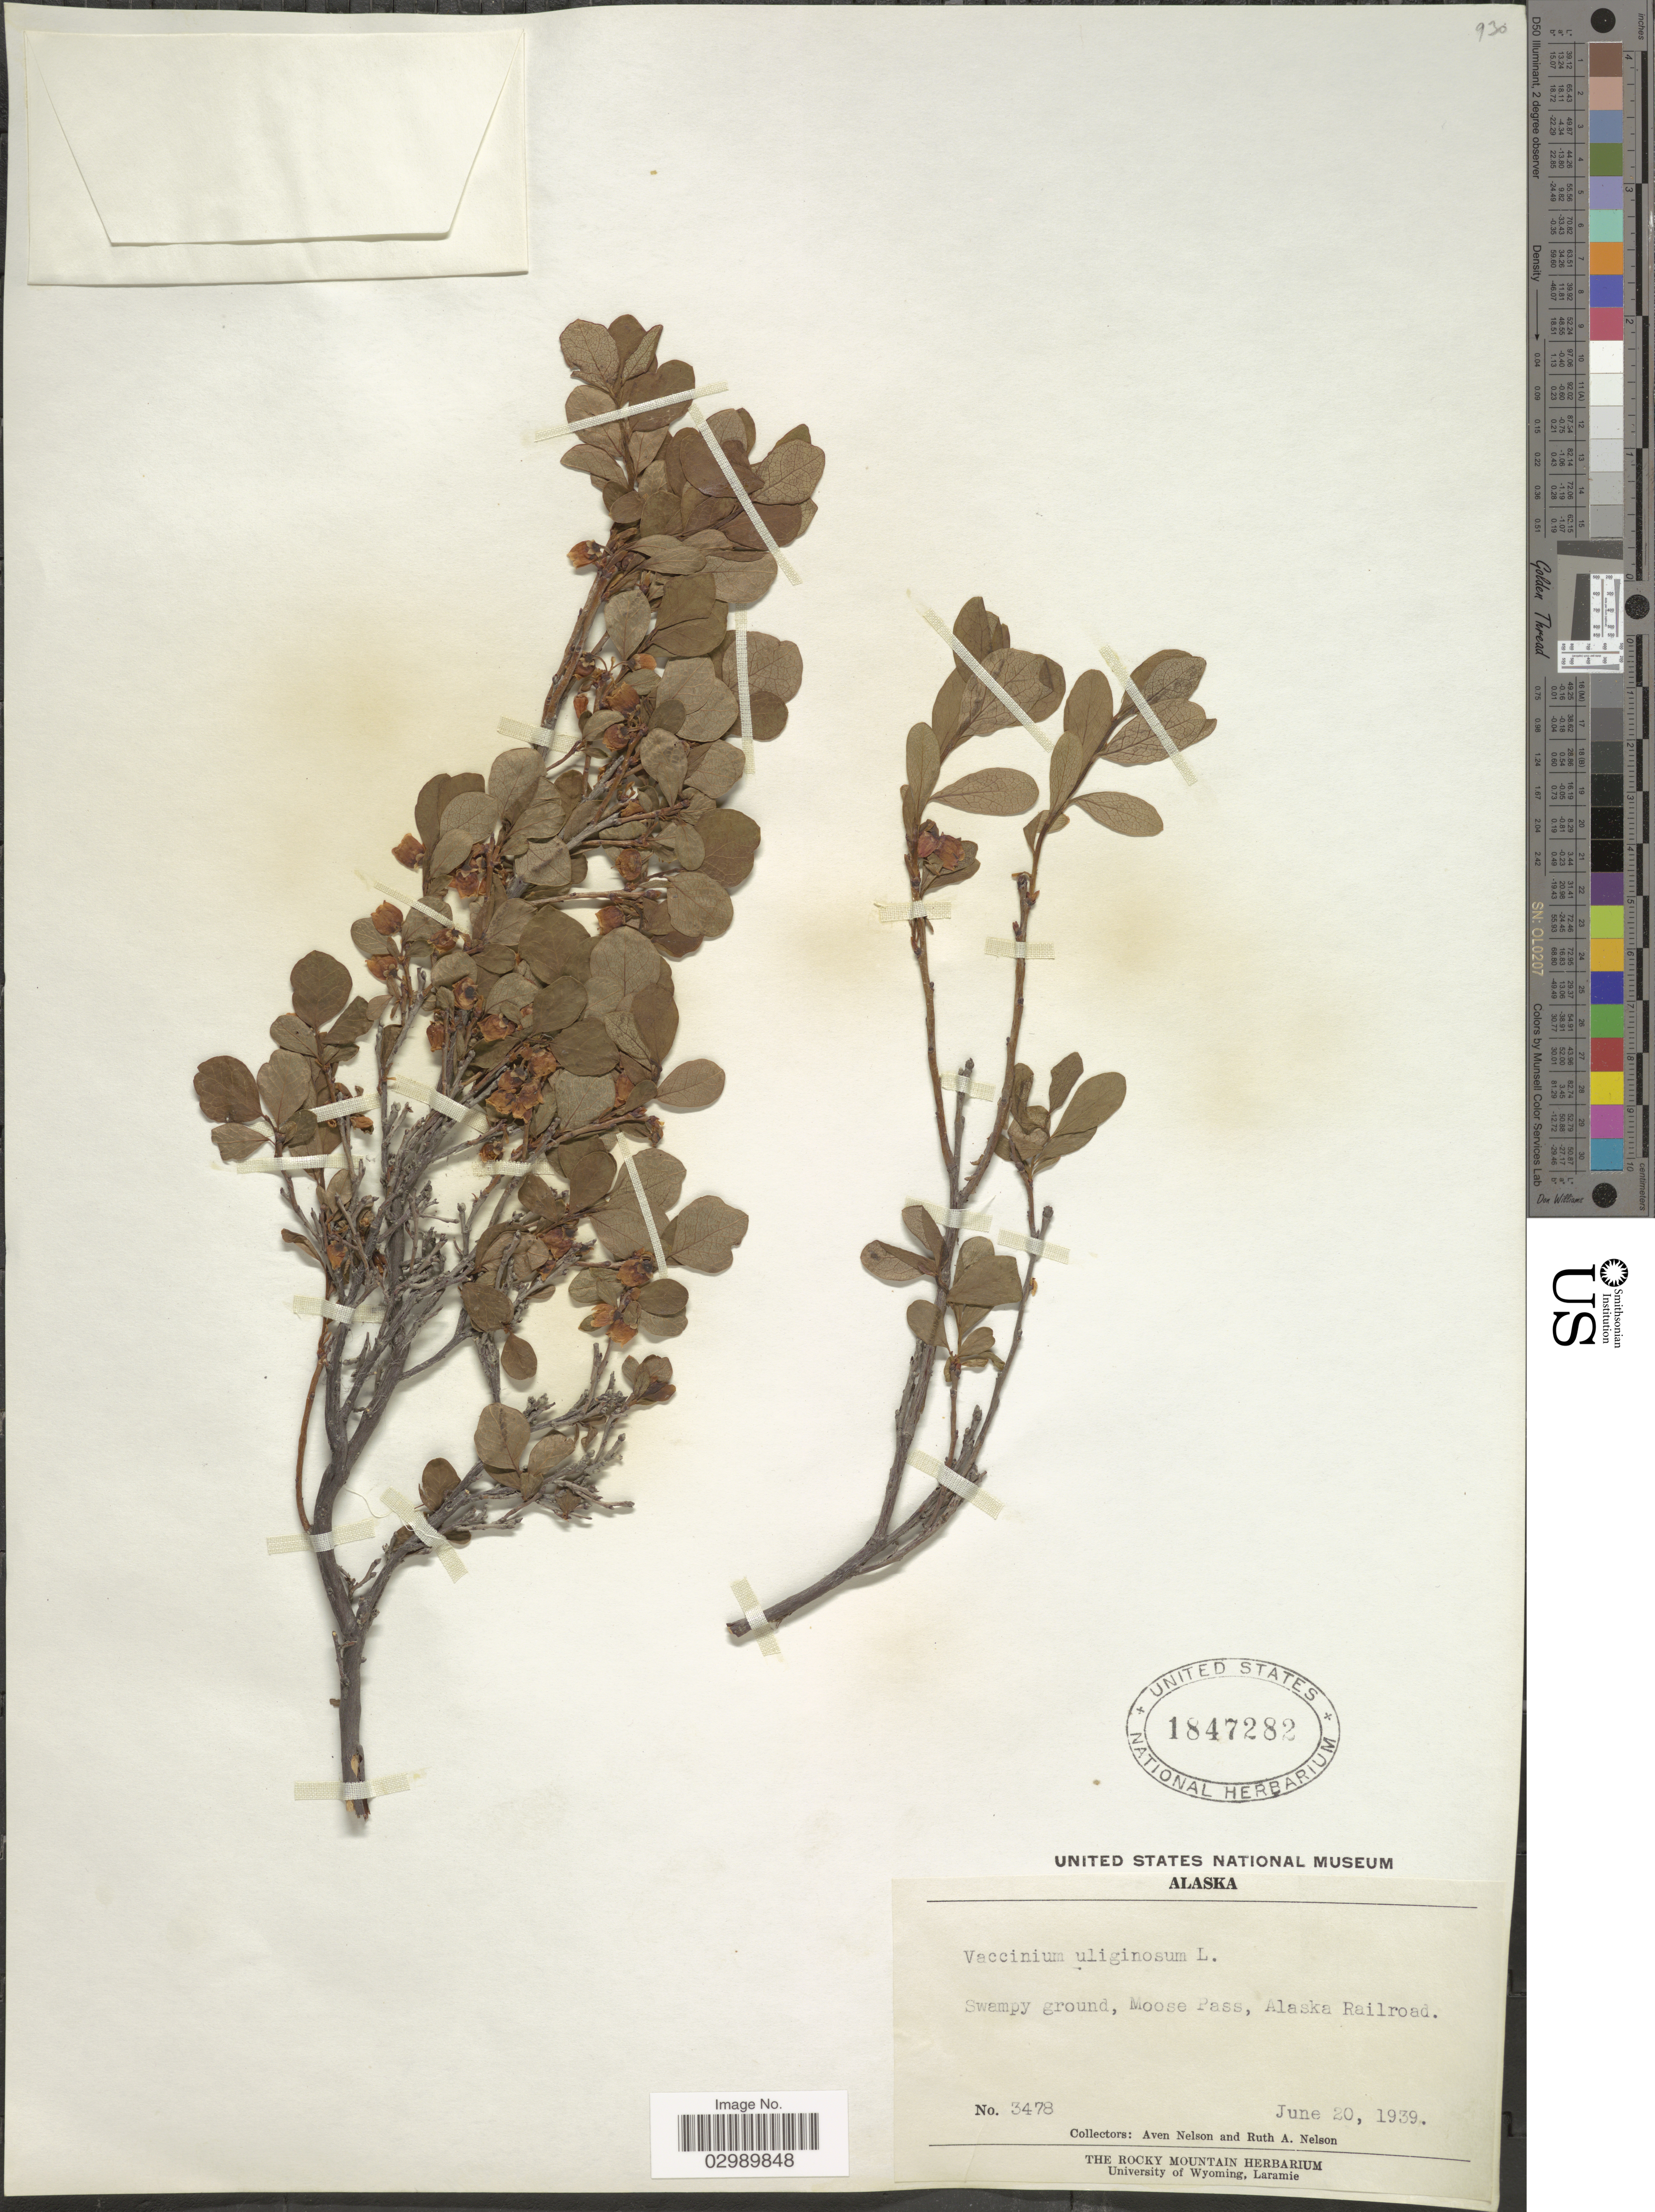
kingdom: Plantae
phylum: Tracheophyta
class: Magnoliopsida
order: Ericales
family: Ericaceae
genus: Vaccinium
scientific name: Vaccinium uliginosum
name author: L.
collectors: A. Nelson & R. A. Nelson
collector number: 3478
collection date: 1939-06-20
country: United States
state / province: Alaska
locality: Swampy ground, Moose Pass, Alaska Railroad.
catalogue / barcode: US 1847282